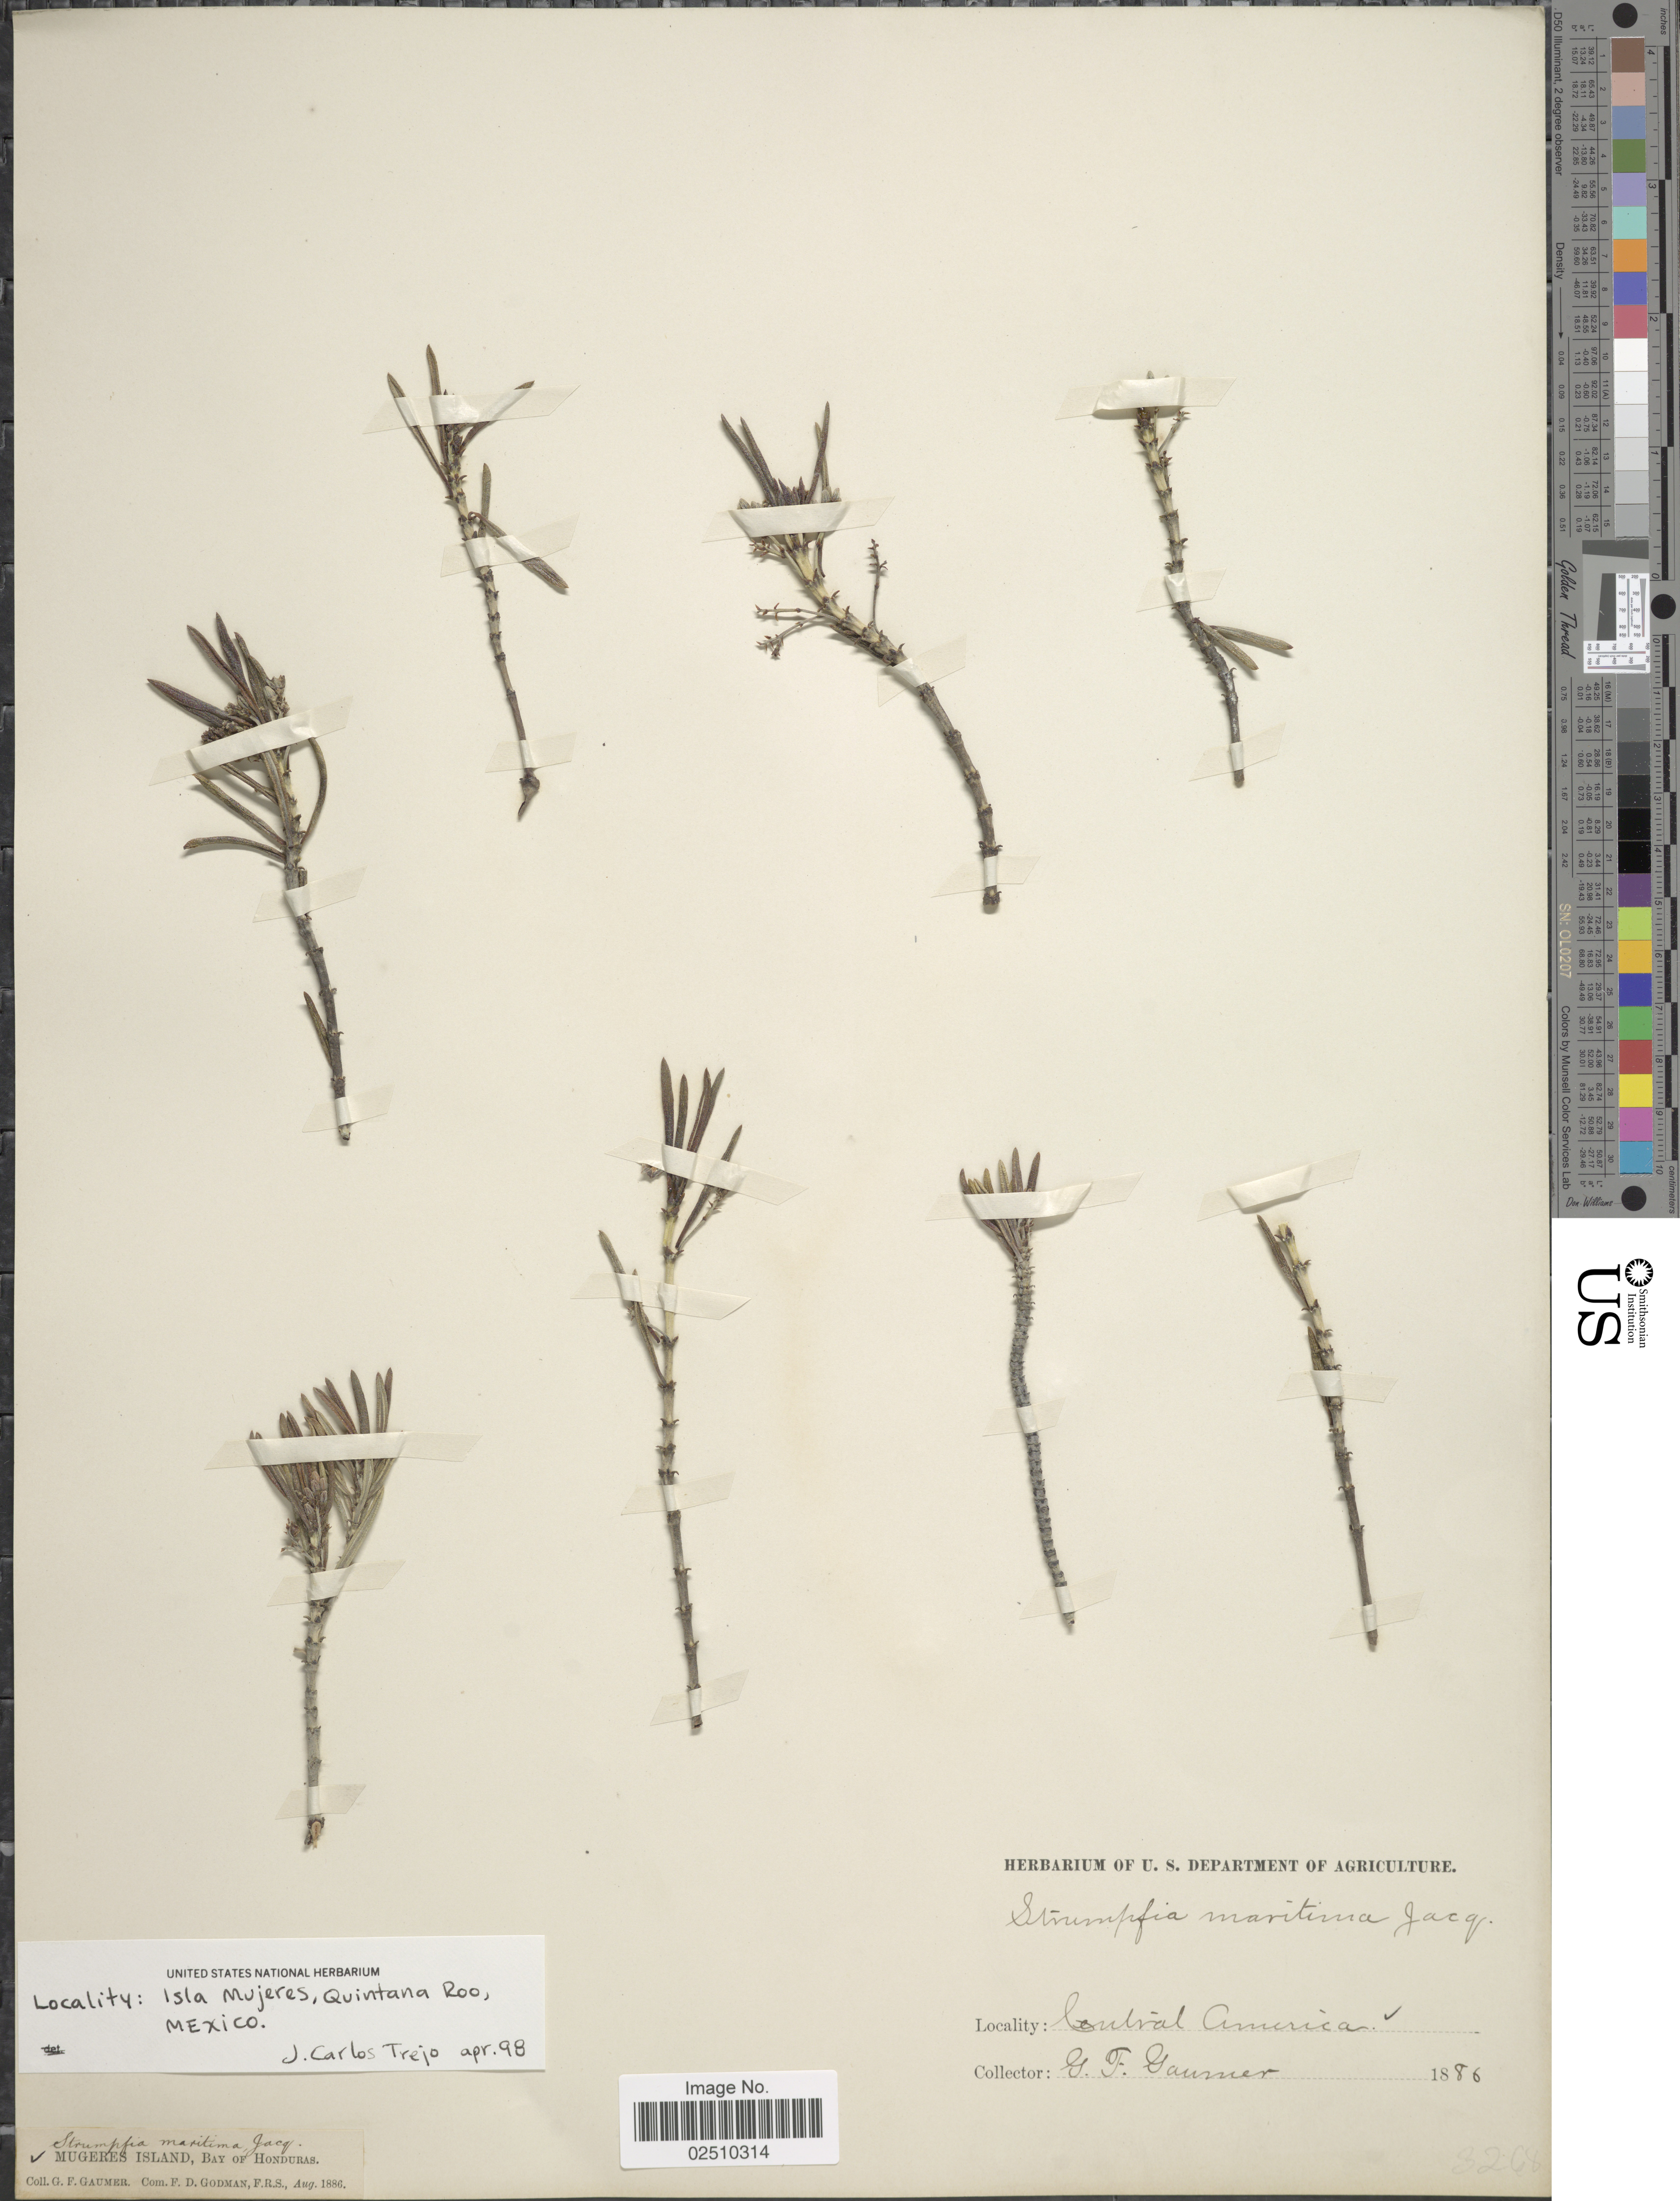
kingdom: Plantae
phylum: Tracheophyta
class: Magnoliopsida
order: Gentianales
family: Rubiaceae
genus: Strumpfia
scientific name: Strumpfia maritima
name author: Jacq.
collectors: G. F. Gaumer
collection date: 1886-08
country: Mexico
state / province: Quintana Roo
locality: Mugeres Island, Bay of Honduras